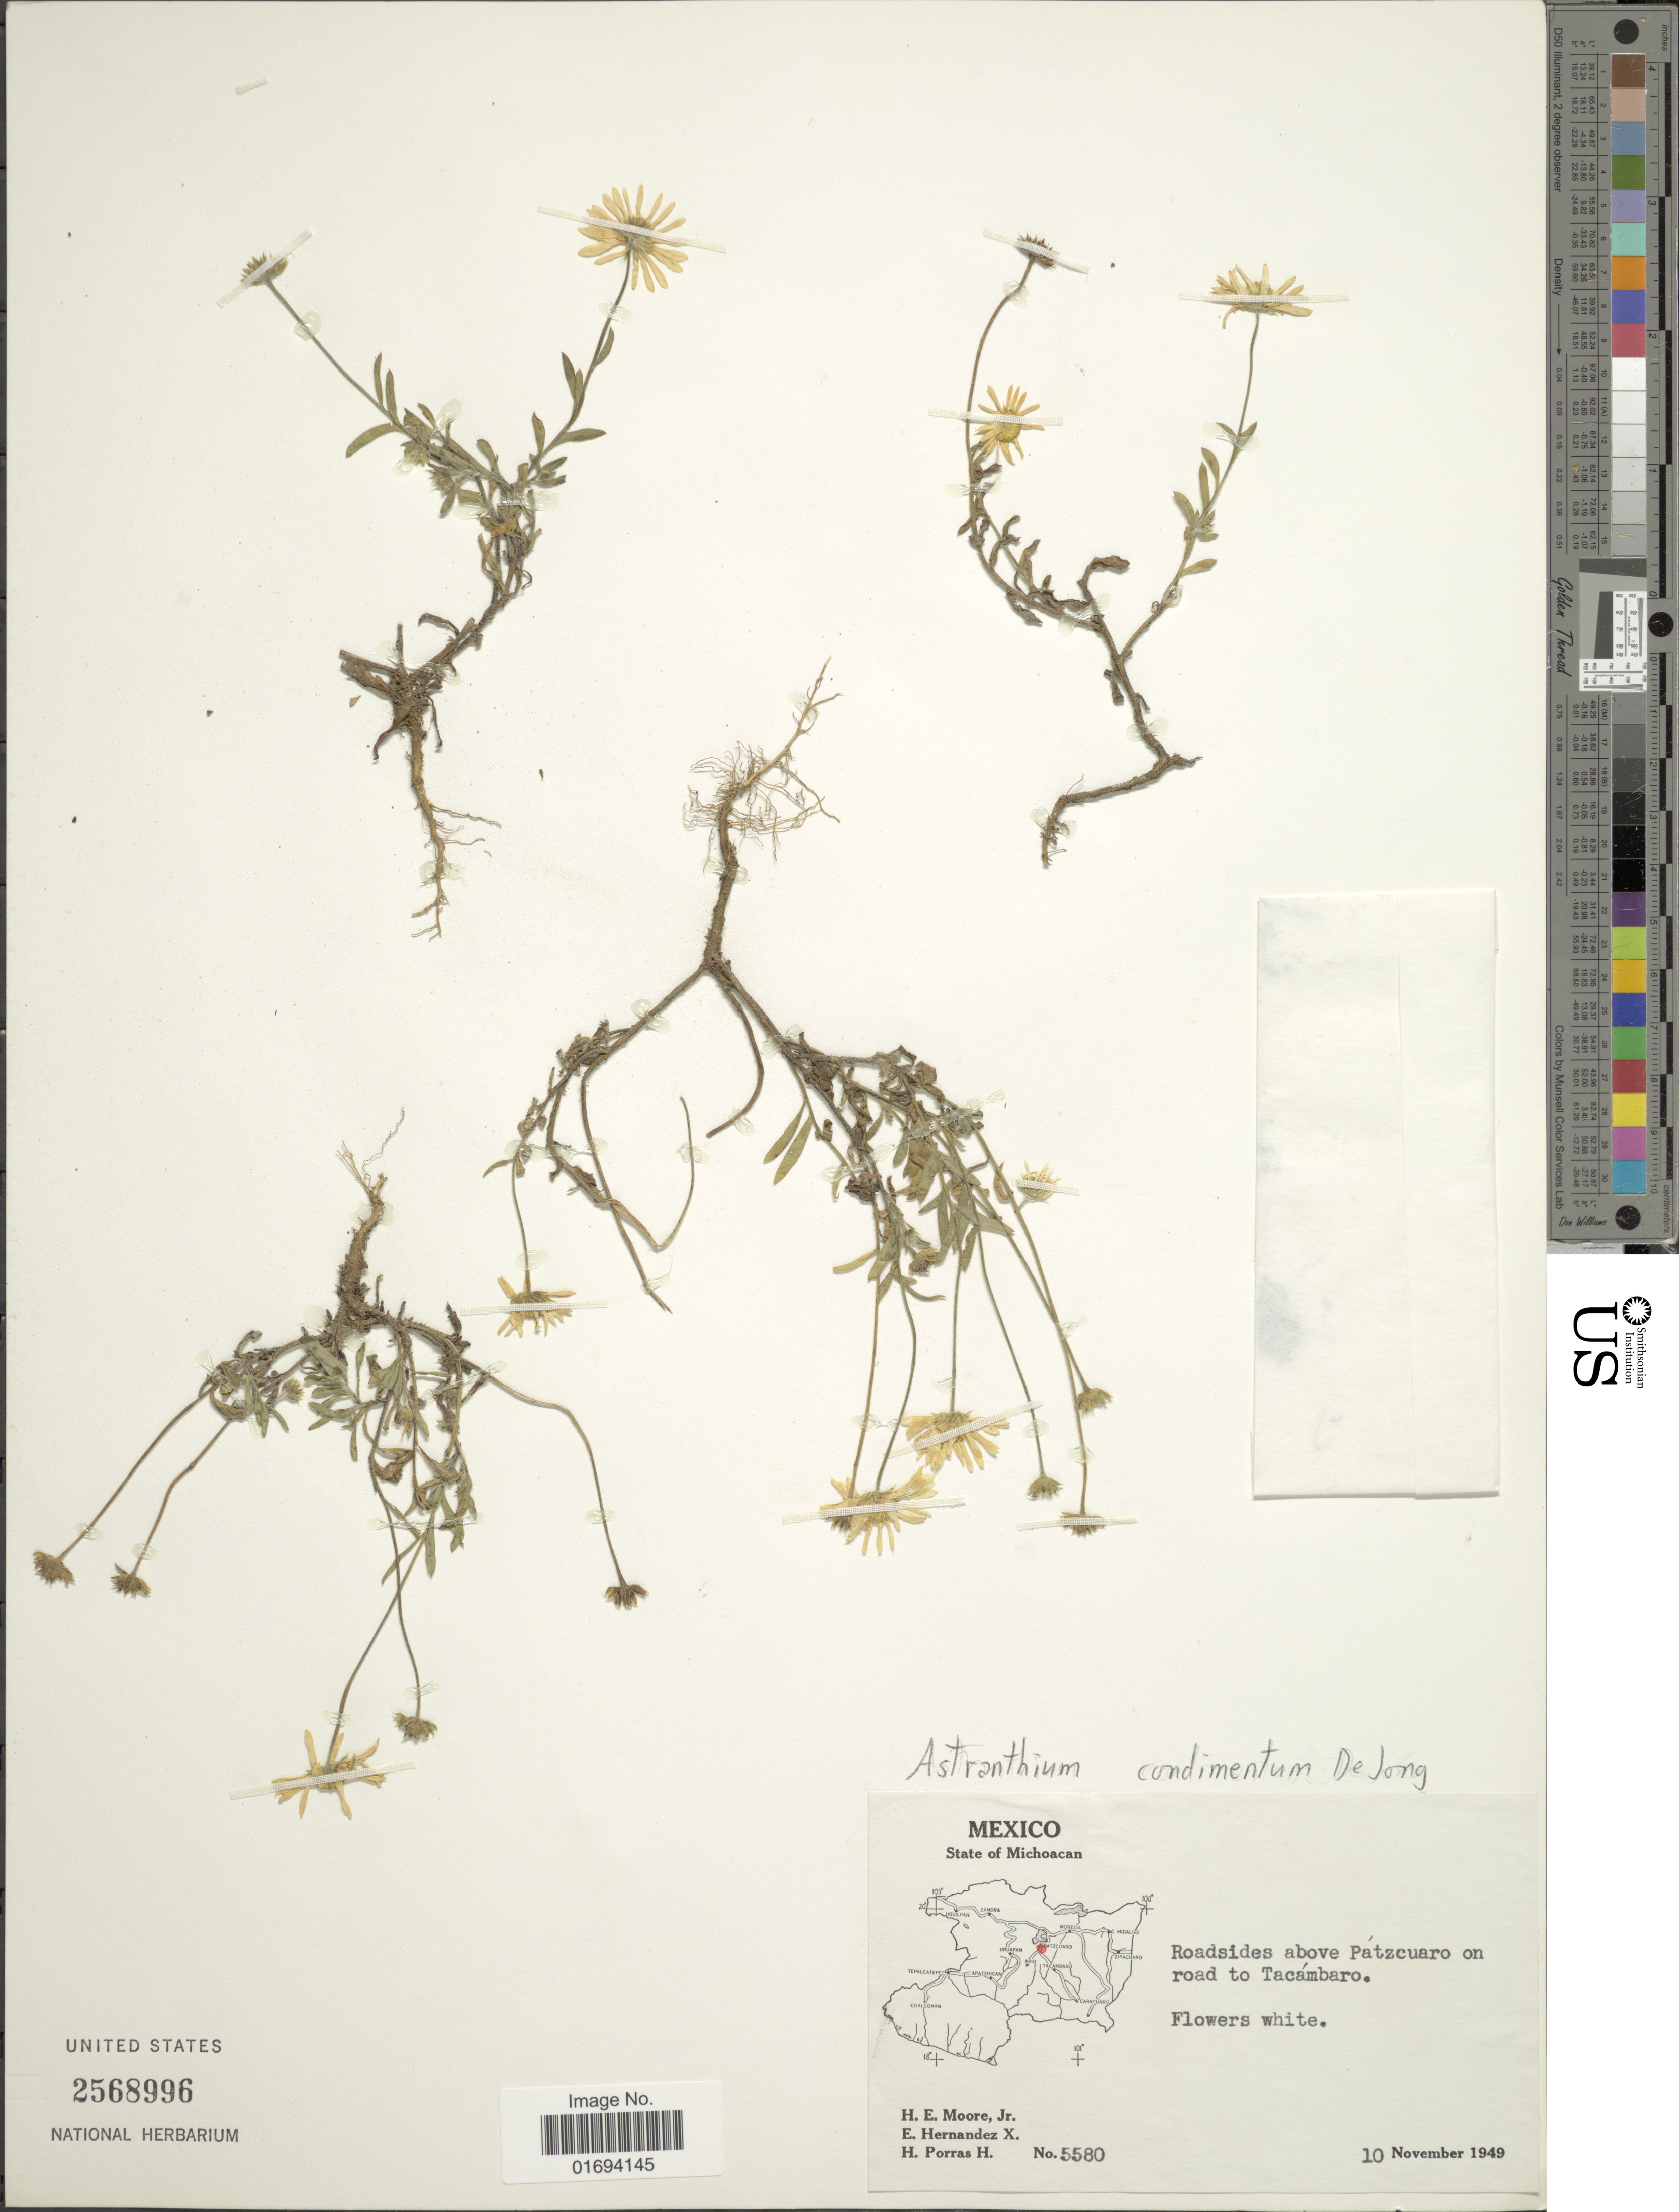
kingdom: Plantae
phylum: Tracheophyta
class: Magnoliopsida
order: Asterales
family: Asteraceae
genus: Astranthium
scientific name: Astranthium condimentum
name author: (Dejong)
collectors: H. Moore, E. Hernandez X. & H. Porras-H.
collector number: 5580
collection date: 1949-11-10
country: Mexico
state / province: Michoacán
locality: Roadsides above Patzcuaro on road to Tacambaro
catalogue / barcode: US 2568996